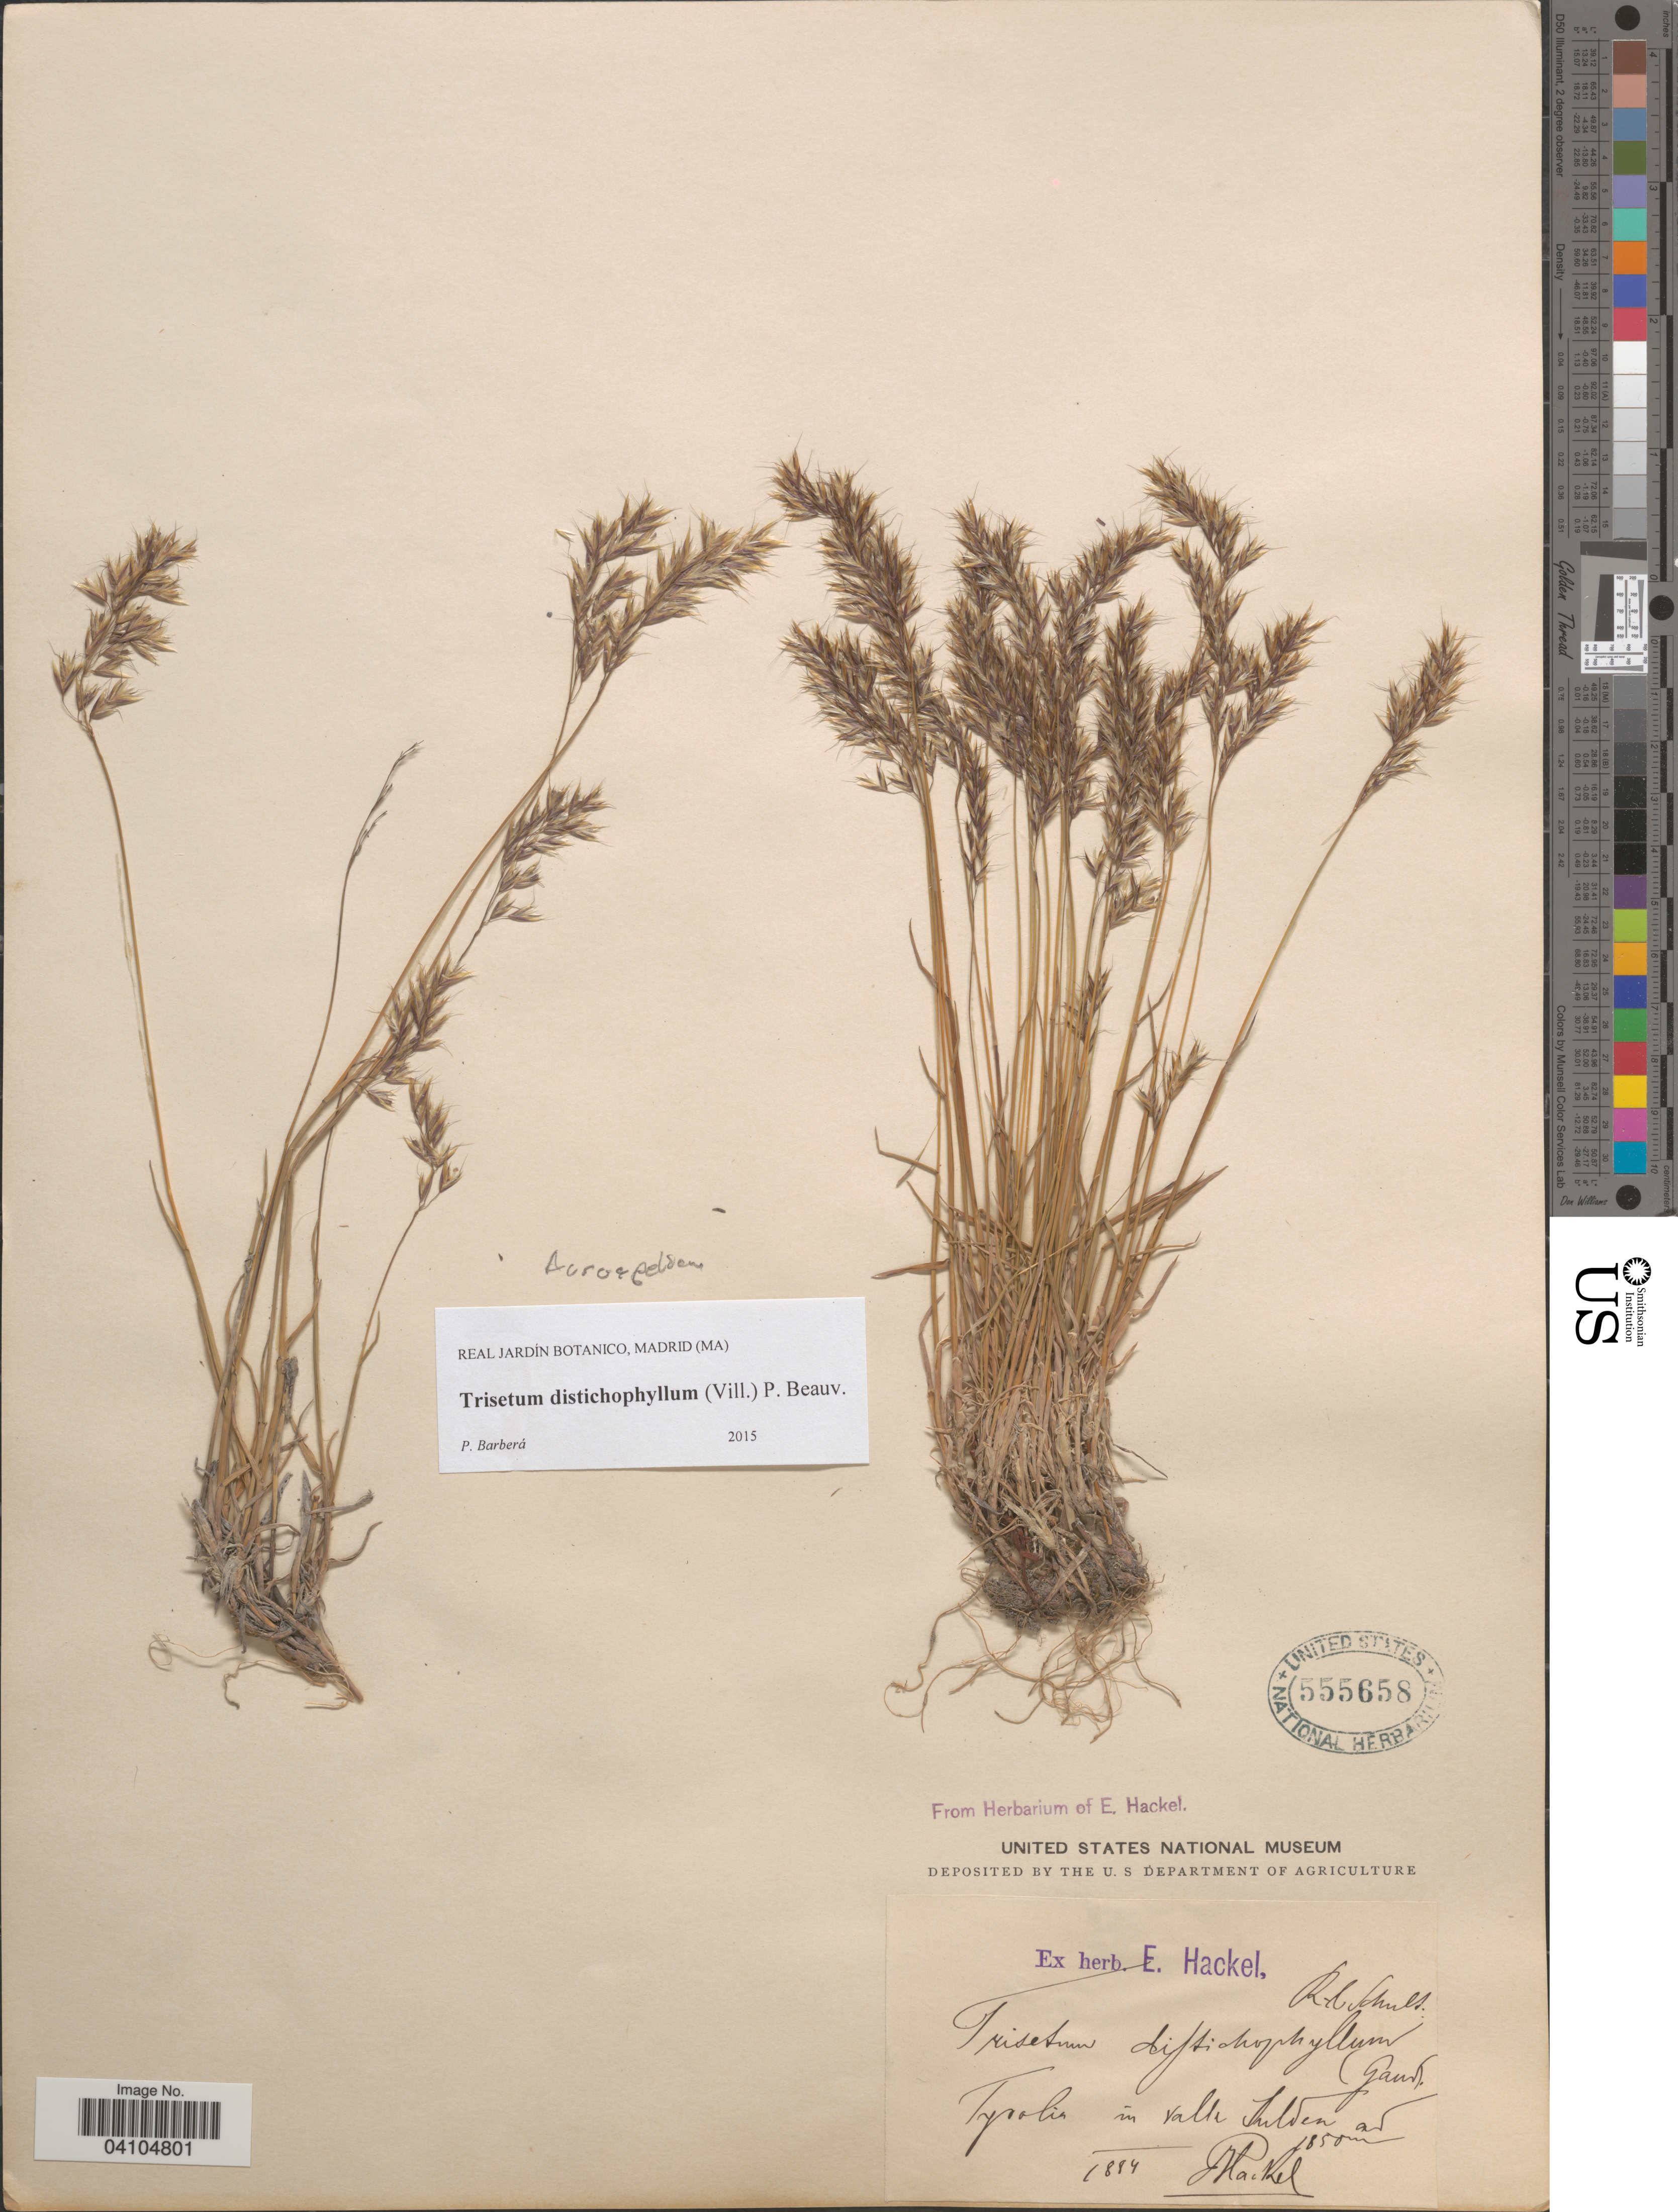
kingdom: Plantae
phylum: Tracheophyta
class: Liliopsida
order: Poales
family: Poaceae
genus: Acrospelion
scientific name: Acrospelion distichophyllum ined.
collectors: E. Hackel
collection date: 1884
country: Italy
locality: Tyrolia in valle Sulden.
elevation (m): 1850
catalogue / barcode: US 555658